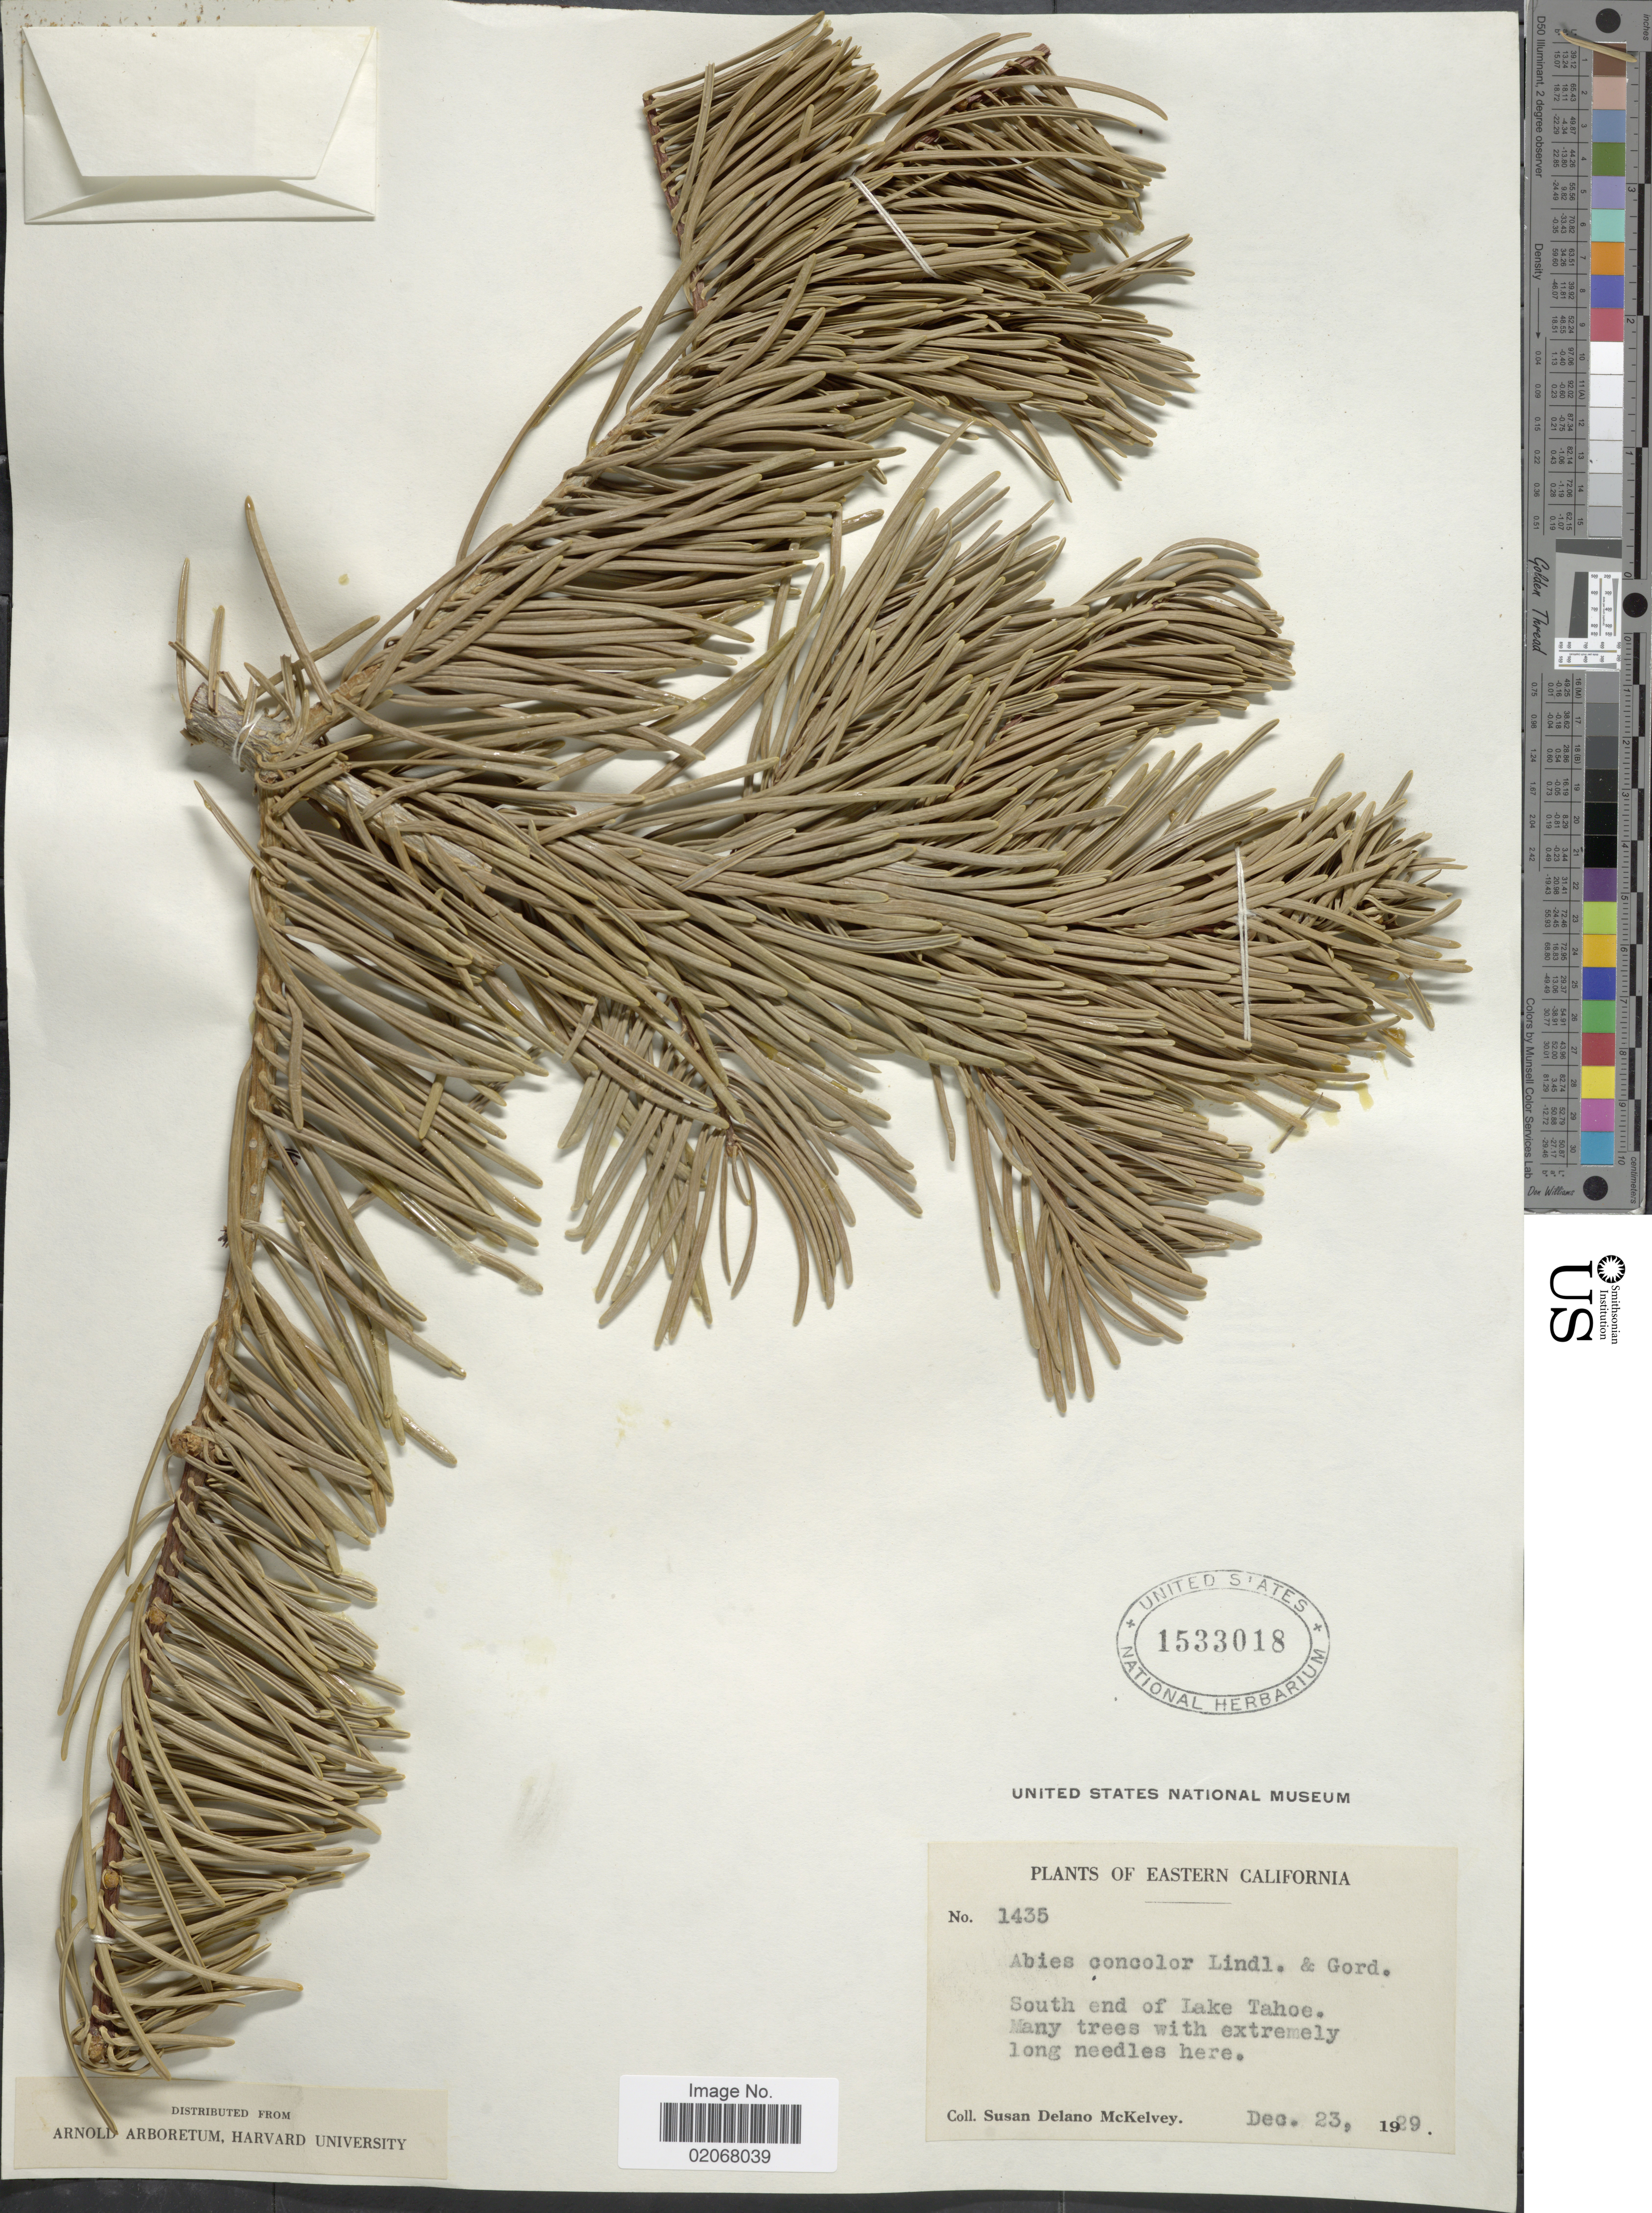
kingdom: Plantae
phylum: Tracheophyta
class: Pinopsida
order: Pinales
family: Pinaceae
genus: Abies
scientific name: Abies concolor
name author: (Gordon & Glend.) Lindl. ex Hildebr.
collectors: S. A. McKelvey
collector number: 1435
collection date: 1929-12-23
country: United States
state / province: California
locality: Eastern California, South end of Lake Tahoe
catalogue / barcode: US 1533018